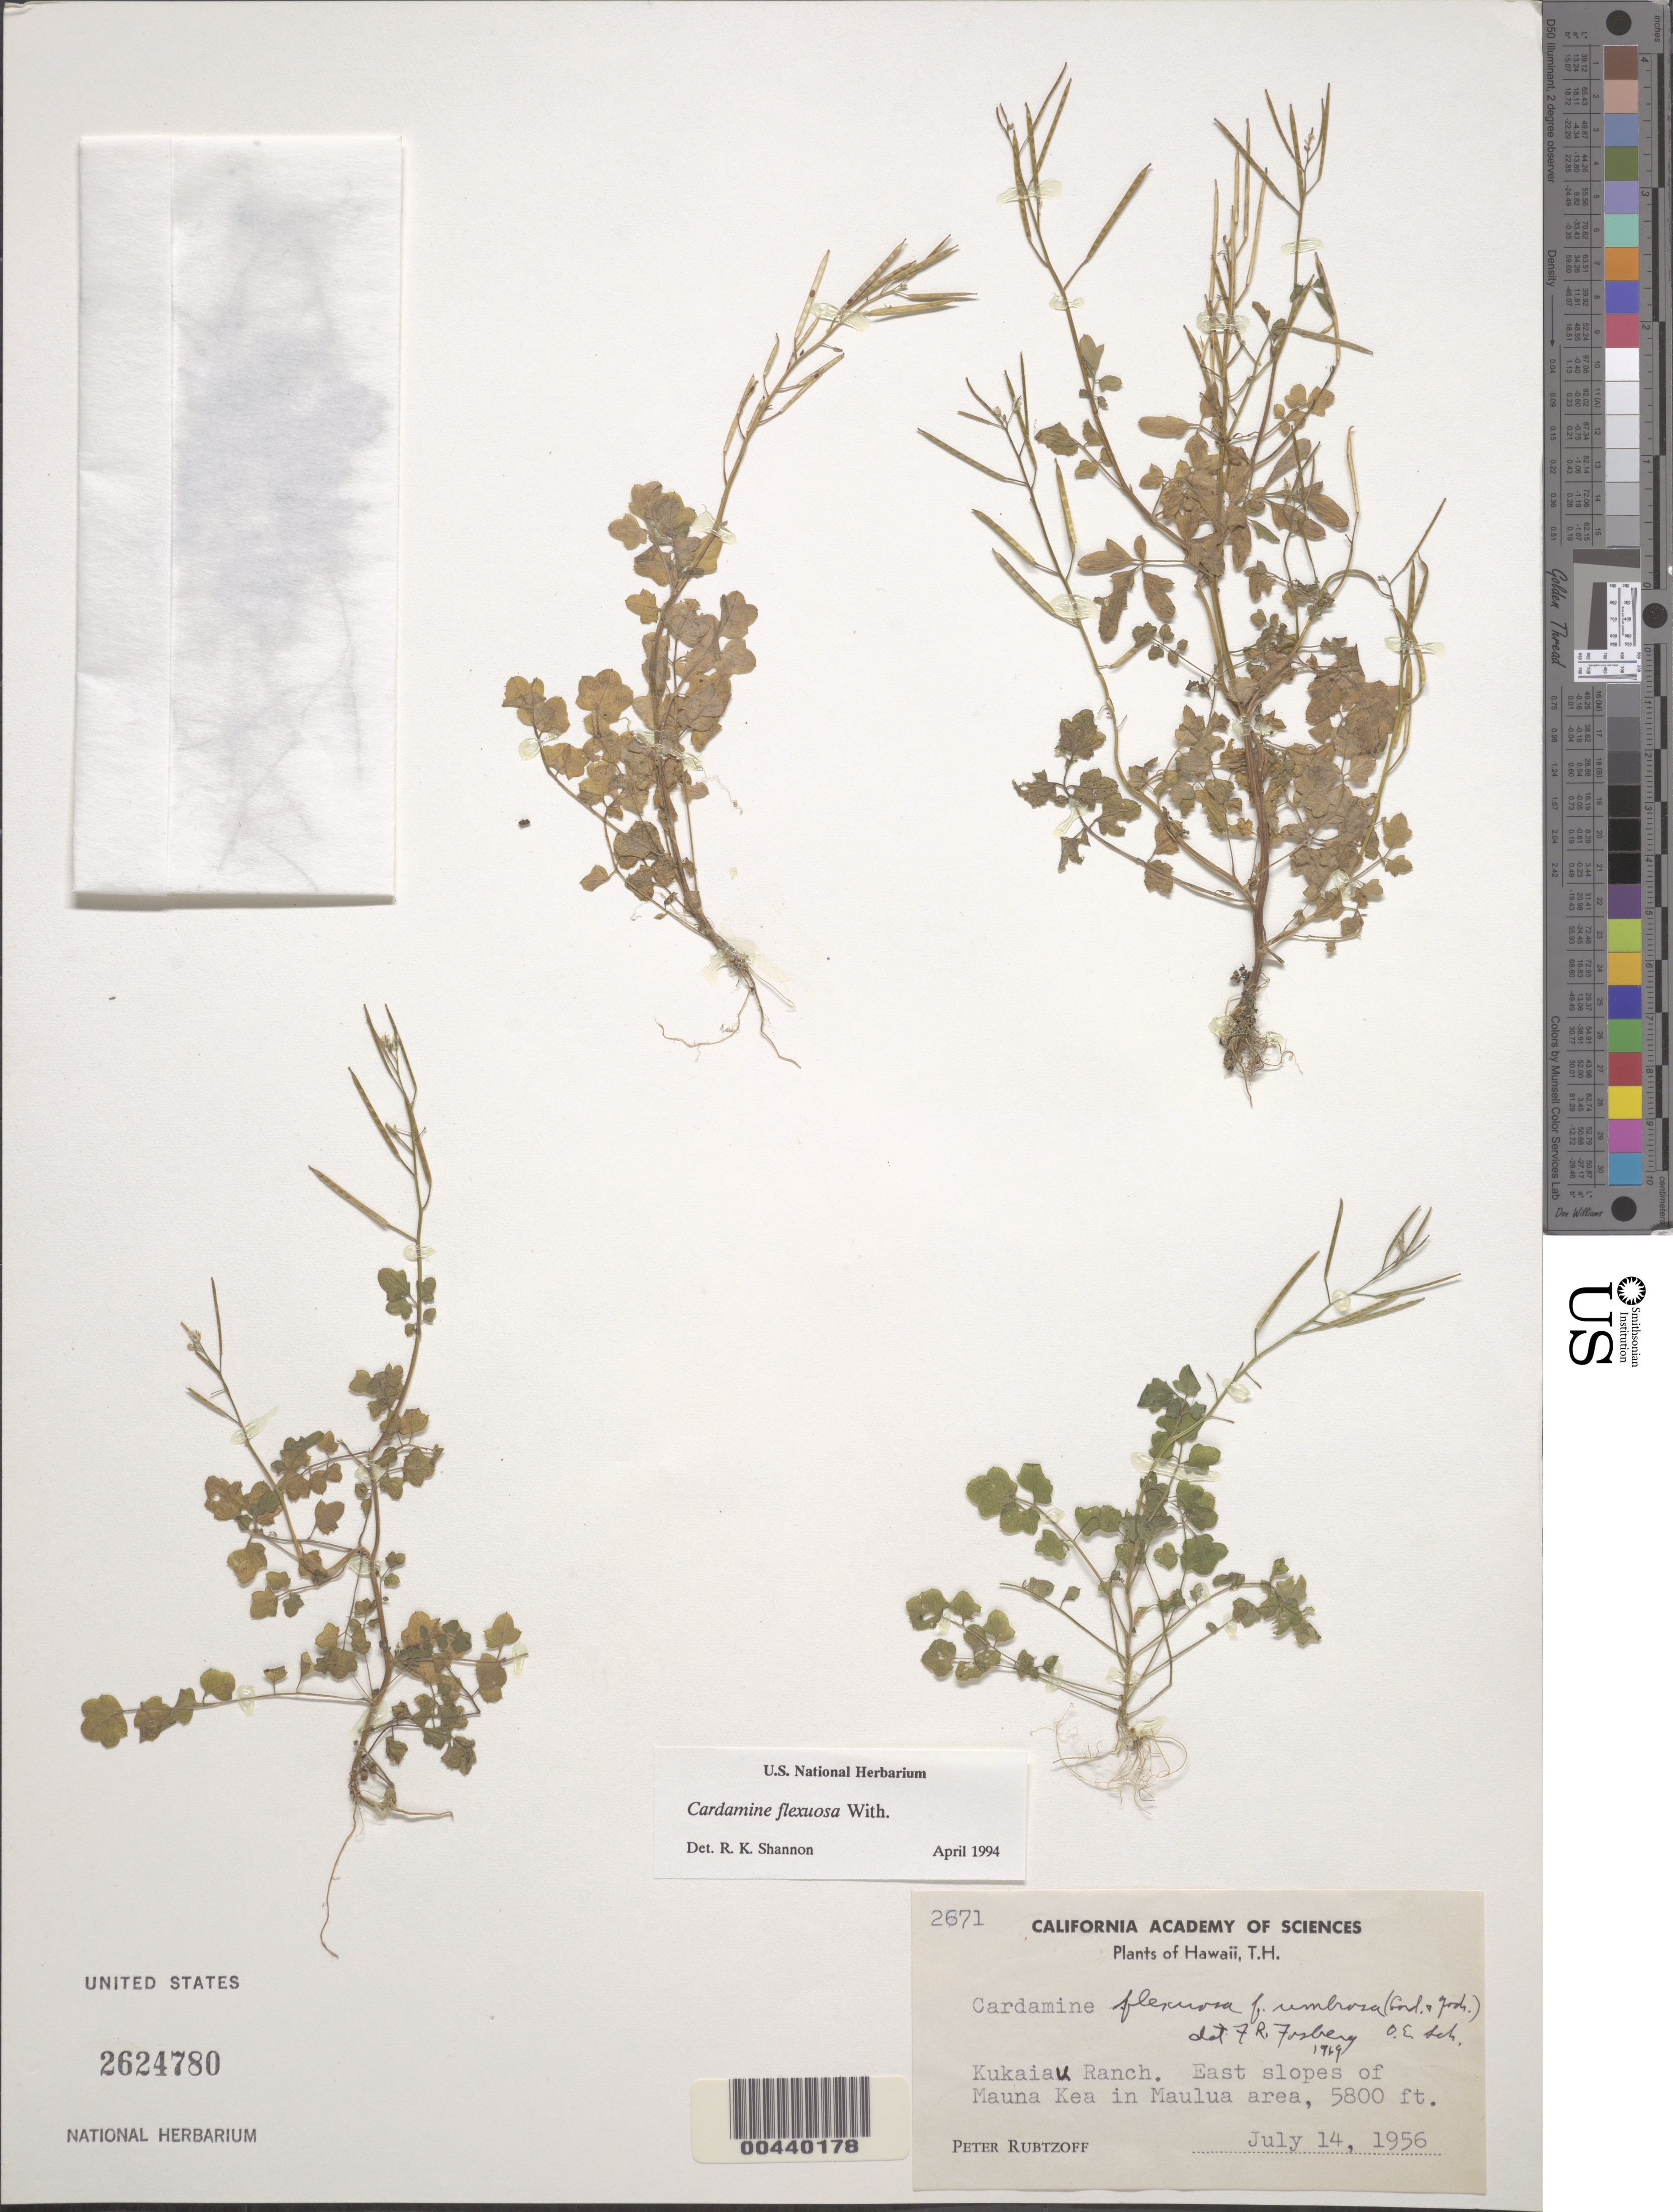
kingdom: Plantae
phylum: Tracheophyta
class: Magnoliopsida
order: Brassicales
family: Brassicaceae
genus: Cardamine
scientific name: Cardamine occulta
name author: Hornem.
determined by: Wagner, W. L., (BOT), Smithsonian Institution - National Museum of Natural History (UNITED STATES)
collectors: P. Rubtzoff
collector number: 2671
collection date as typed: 14 Jul 1956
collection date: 1956-07-14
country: United States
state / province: Hawaii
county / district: Hawaii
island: Hawaii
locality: Kukaiau Ranch, E slopes of Mauna Kea in Maulua area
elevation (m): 1768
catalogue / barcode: US 2624780